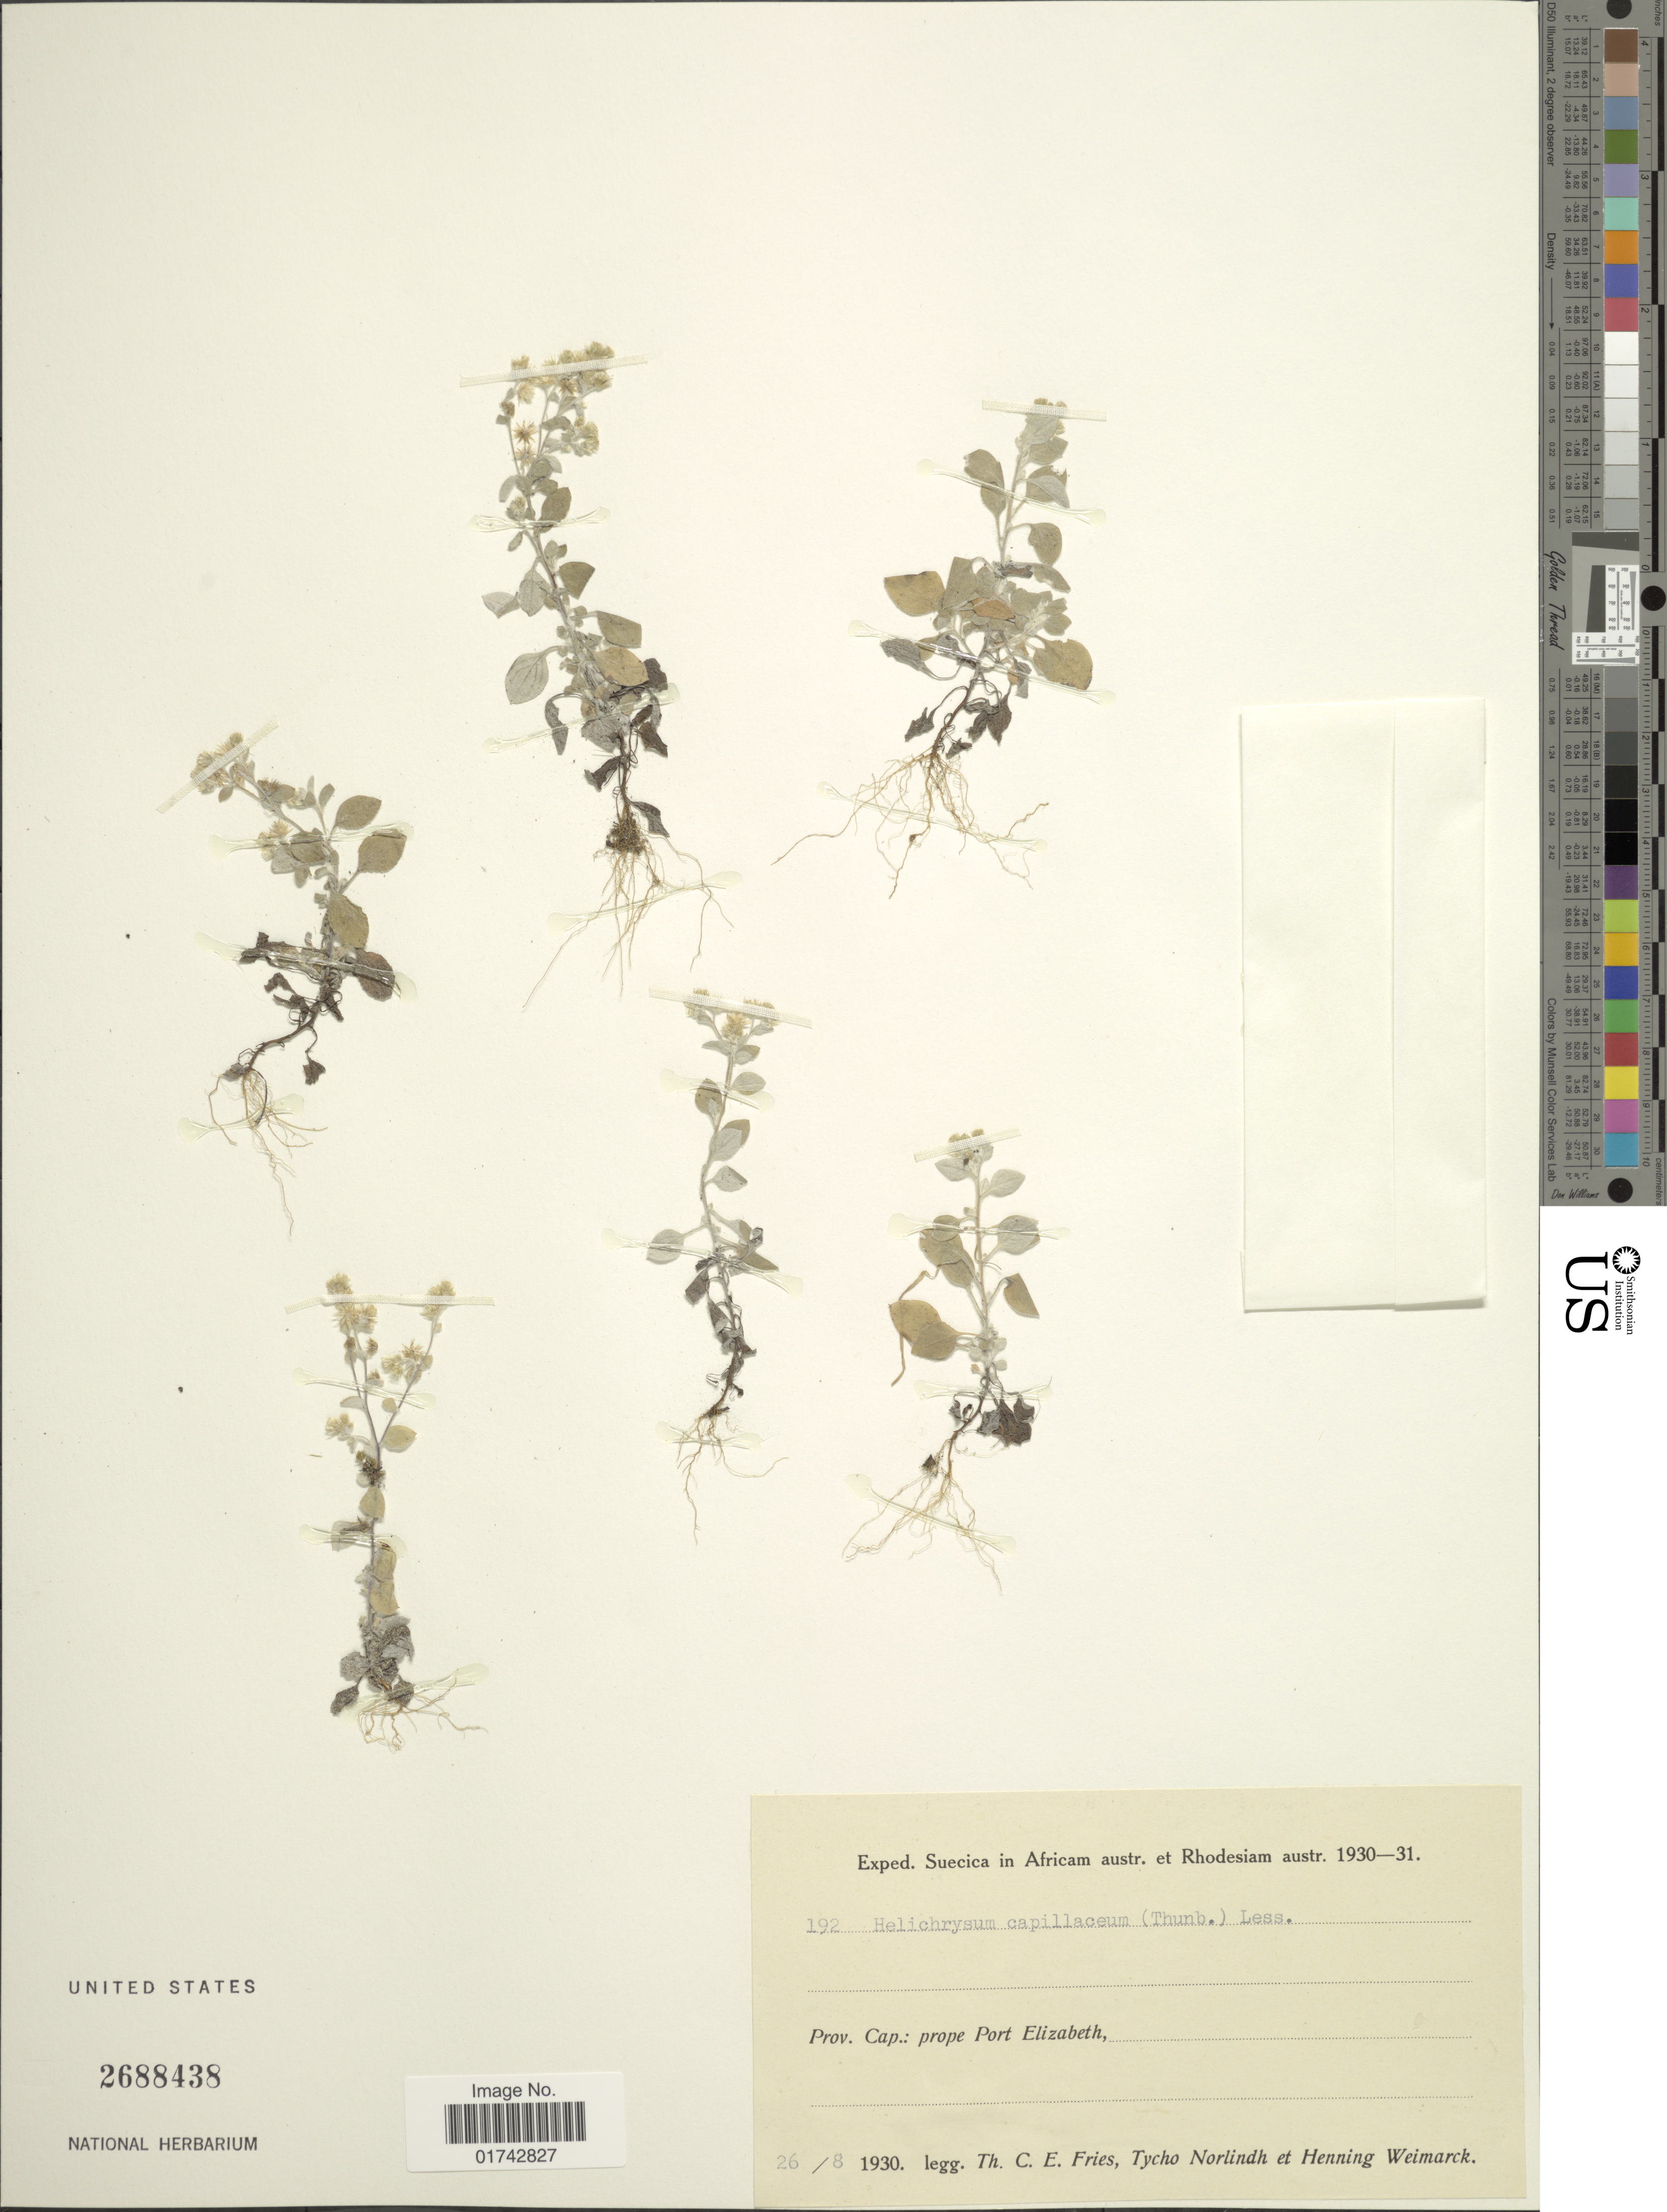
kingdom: Plantae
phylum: Tracheophyta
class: Magnoliopsida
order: Asterales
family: Asteraceae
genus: Helichrysum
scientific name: Helichrysum capillaceum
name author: Less.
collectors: T. C. E. Fries, N. T. Norlindh & H. Weimarck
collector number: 192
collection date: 1930-08-26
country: South Africa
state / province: Eastern Cape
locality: Prope Port Elizabeth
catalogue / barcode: US 2688438